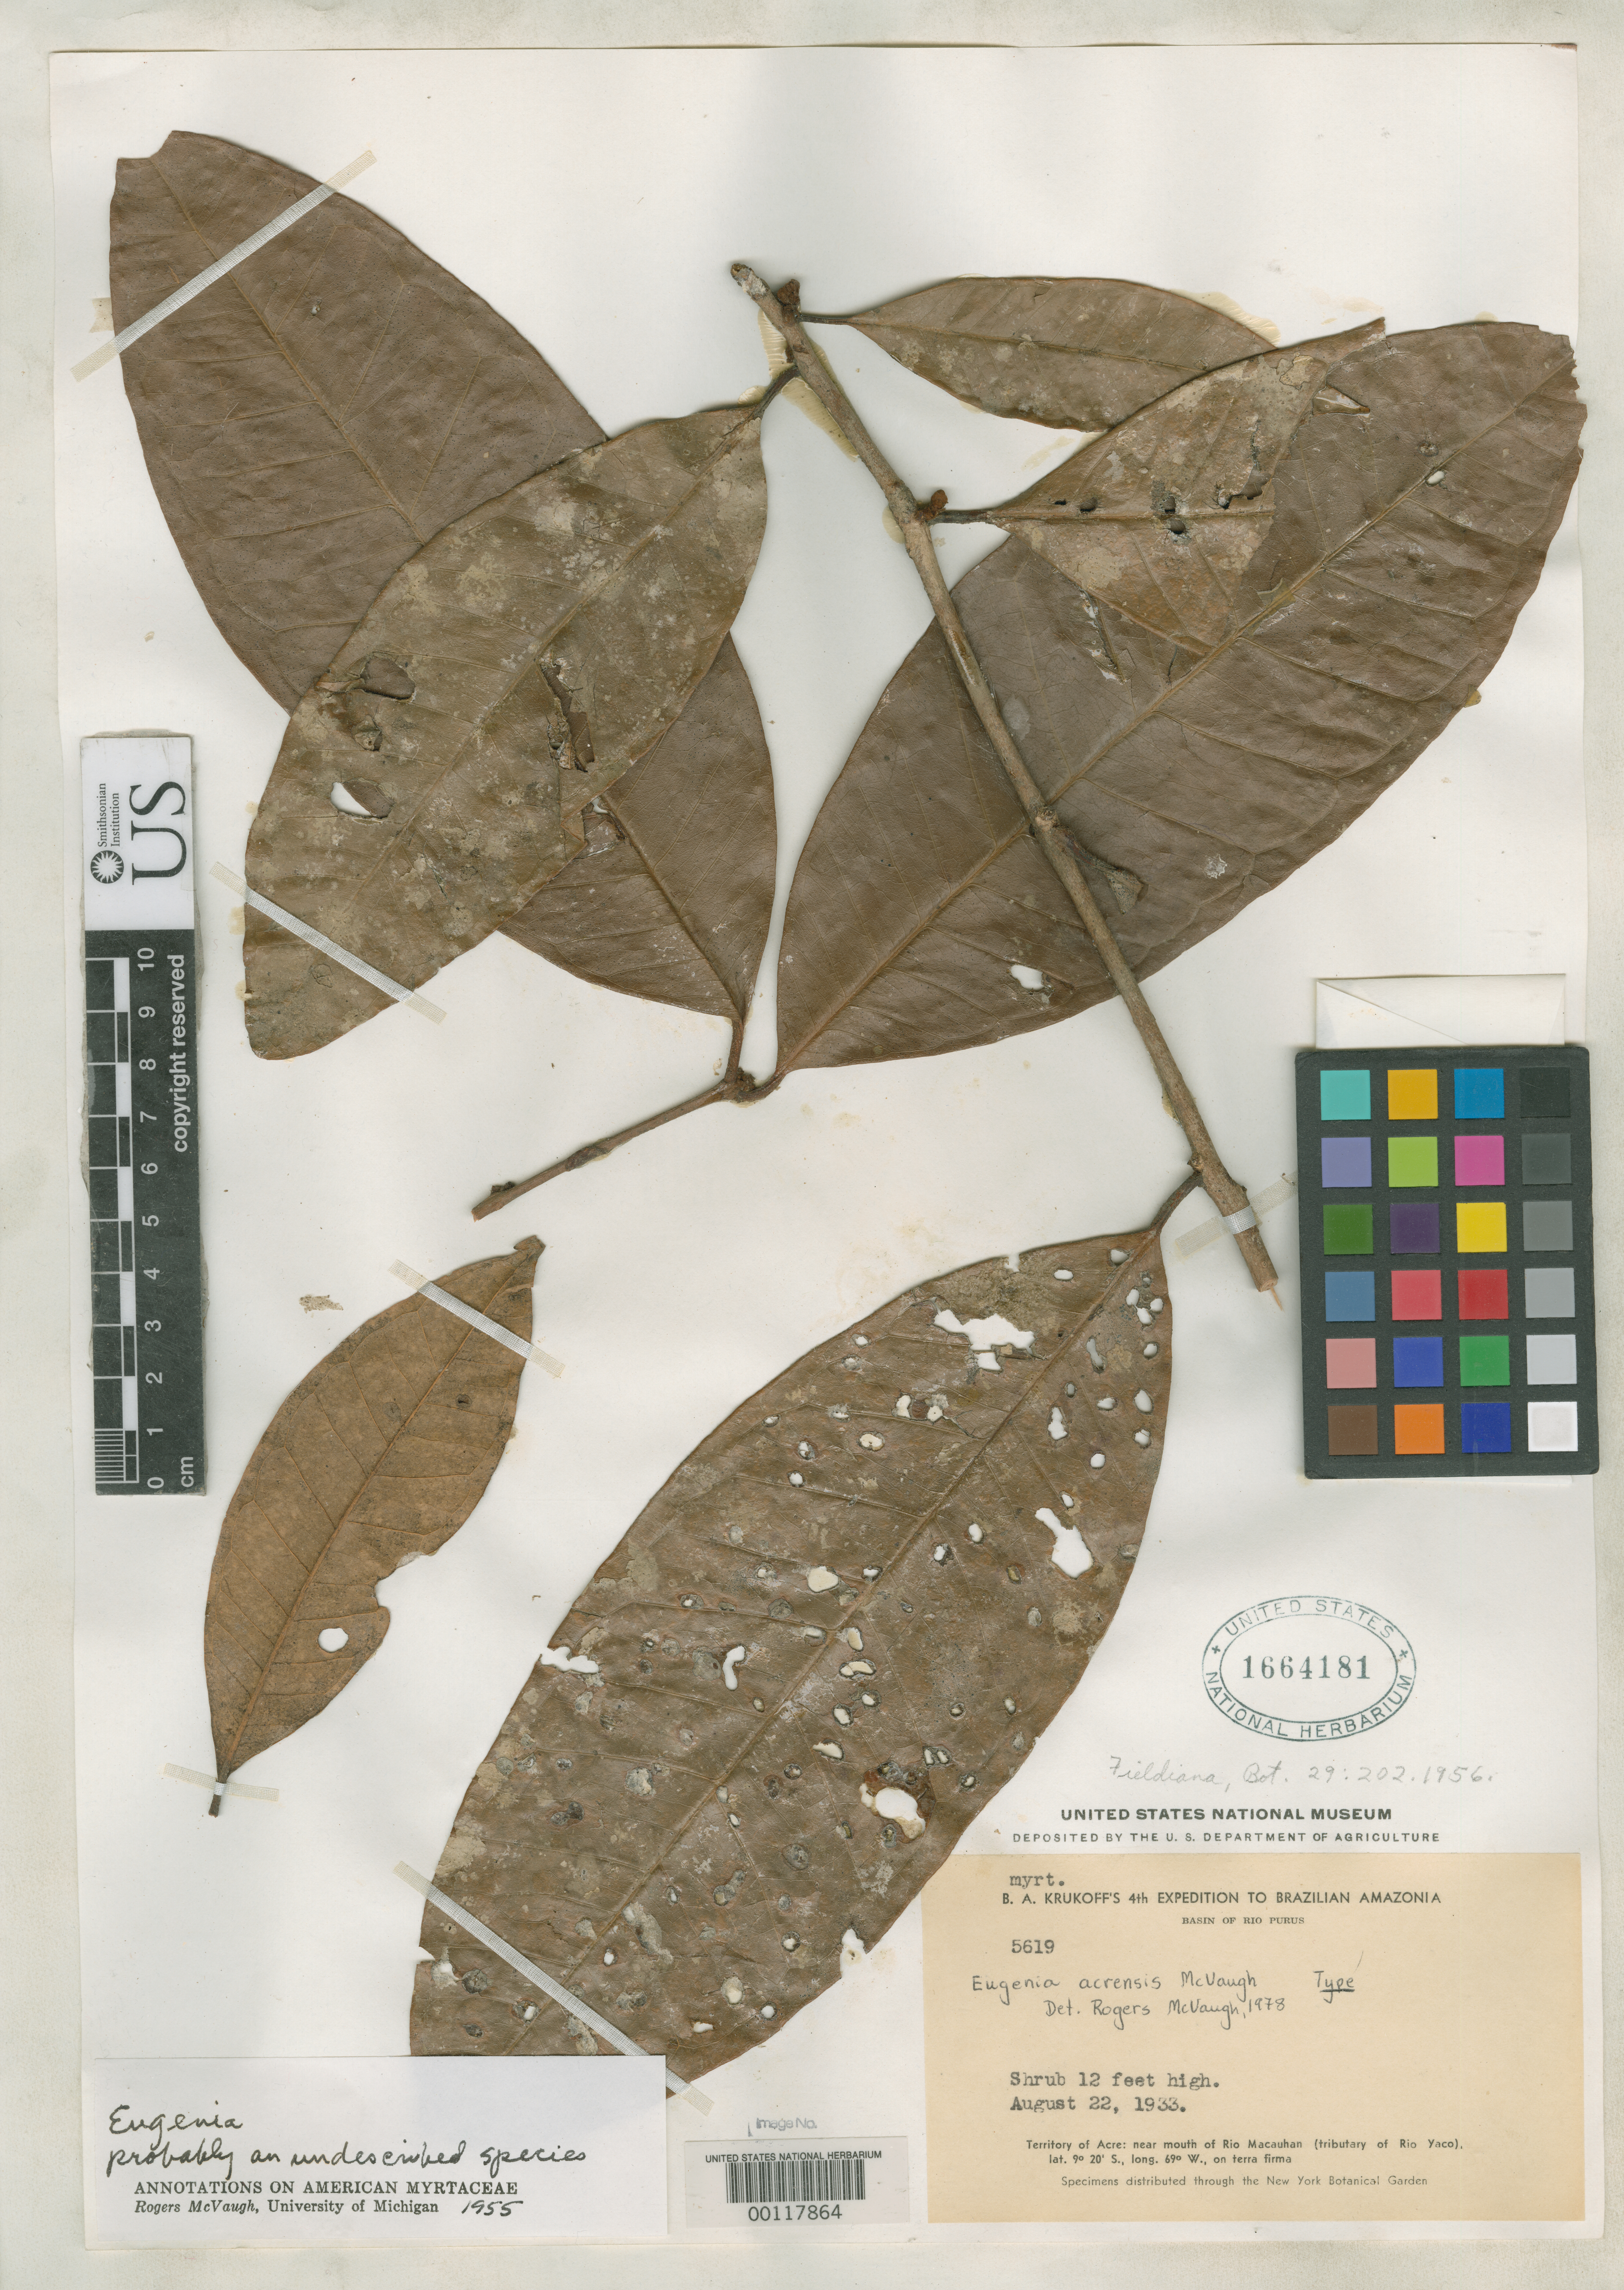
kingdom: Plantae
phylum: Tracheophyta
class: Magnoliopsida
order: Myrtales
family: Myrtaceae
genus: Eugenia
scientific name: Eugenia acrensis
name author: McVaugh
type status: Isotype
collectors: B. A. Krukoff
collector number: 5619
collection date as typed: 22 Aug 1933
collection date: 1933-08-22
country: Brazil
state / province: Acre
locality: Near mouth of Rio Macauhan.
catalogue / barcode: US 1664181